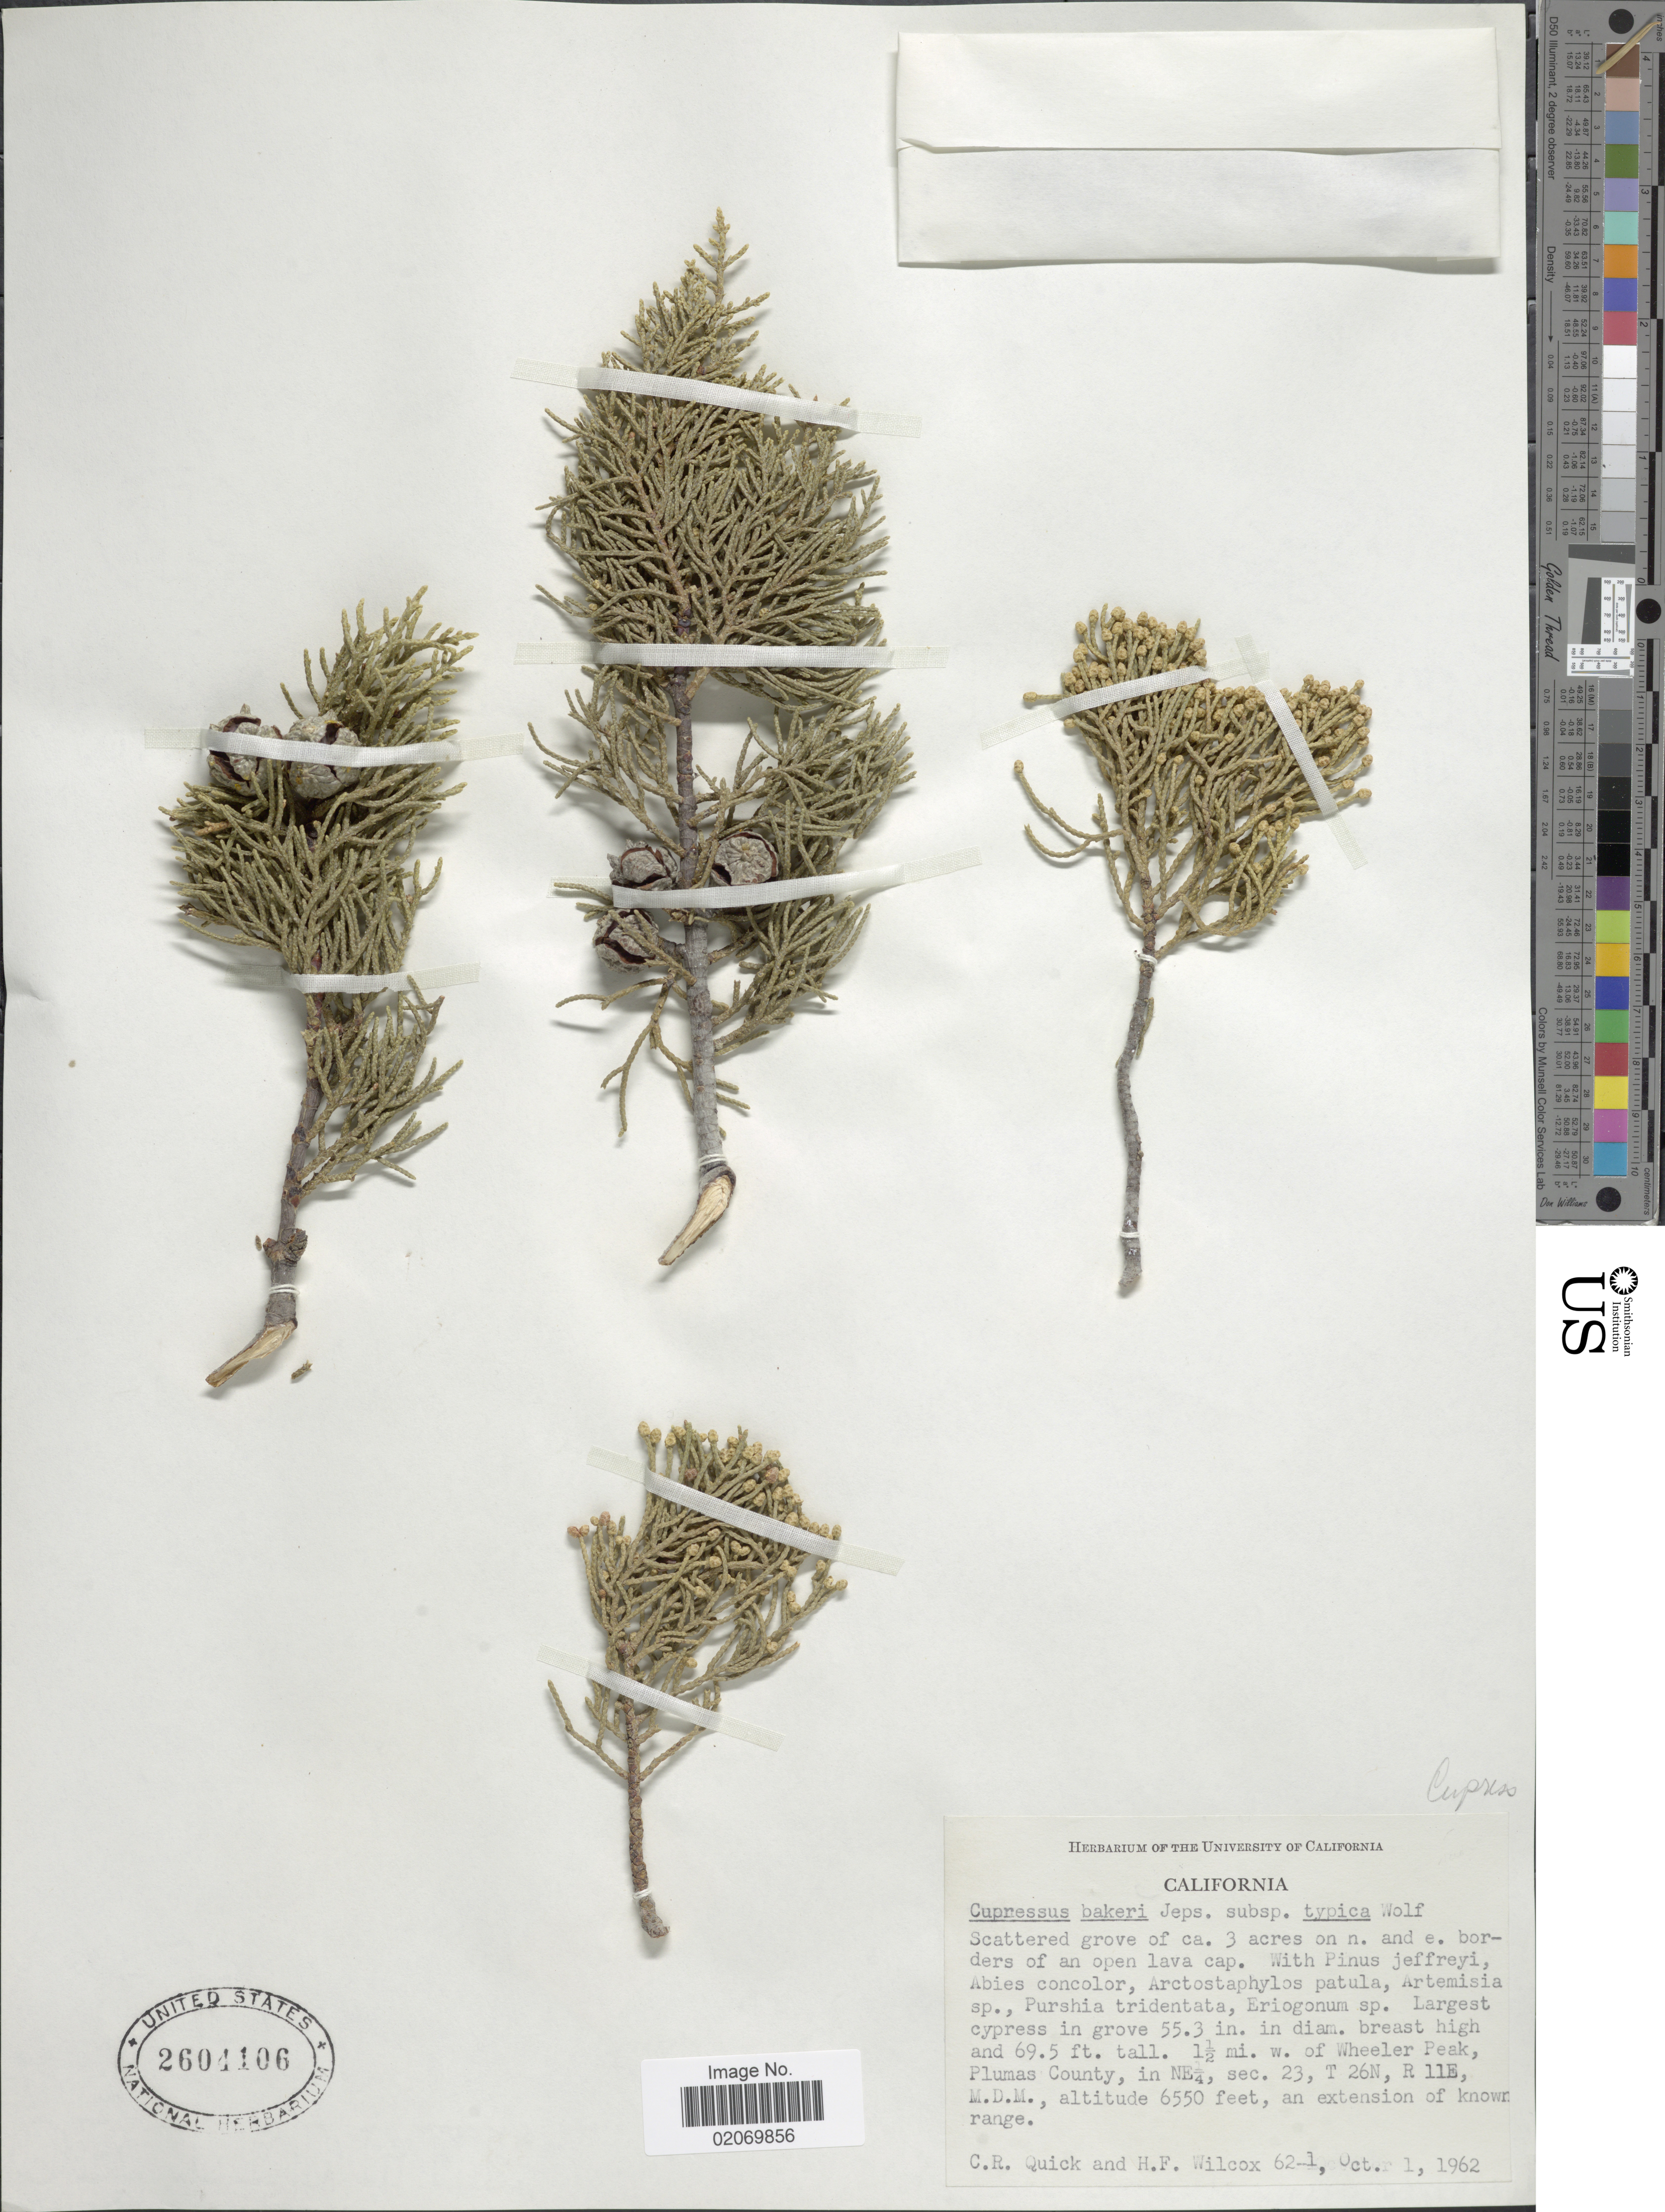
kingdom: Plantae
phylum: Tracheophyta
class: Pinopsida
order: Pinales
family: Cupressaceae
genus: Hesperocyparis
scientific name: Hesperocyparis bakeri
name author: (Jeps.) Bartel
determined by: (US) Smithsonian Institution - National Museum of Natural History - Department of Botany (UNITED STATES)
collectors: C. Quick & H. Wilcox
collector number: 62-1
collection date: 1962-10-01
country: United States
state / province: California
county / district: Plumas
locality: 1½ mi w of Wheeler Peak, Plumas County, in NE¼, sec. 23, T.26N, R 11E, M.D.M., an extension of known range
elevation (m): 1996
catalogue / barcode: US 2604106